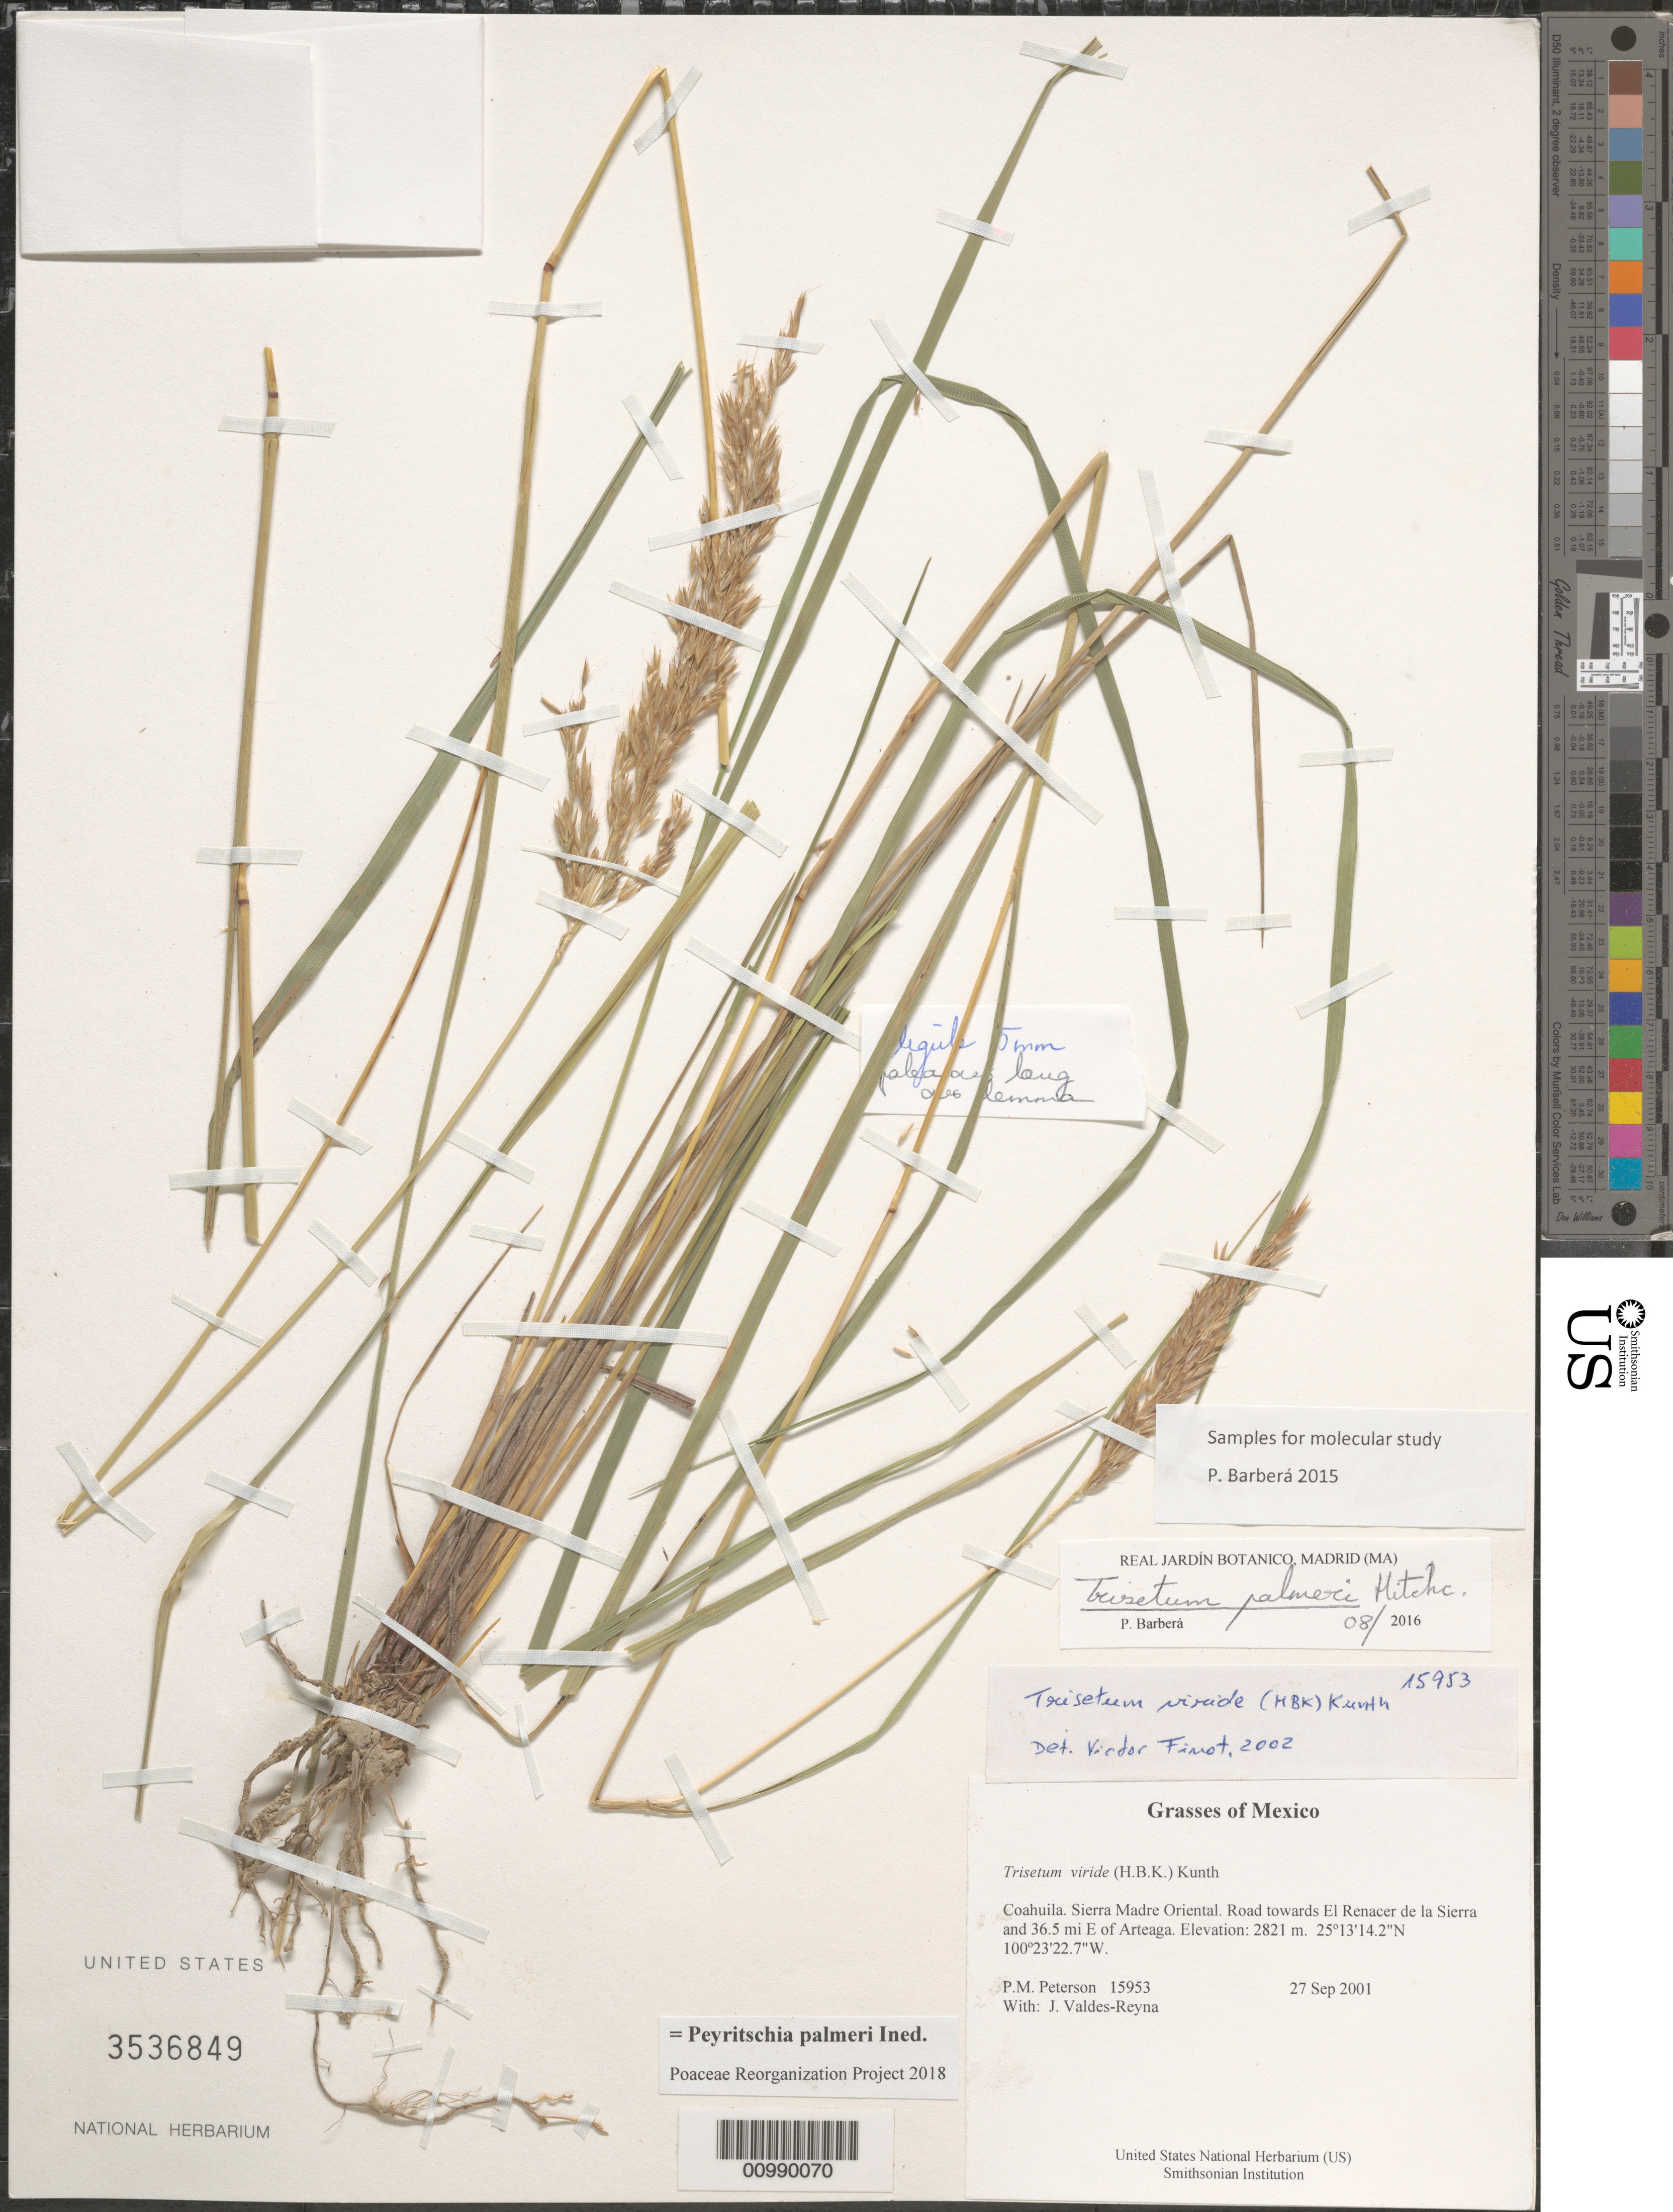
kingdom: Plantae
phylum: Tracheophyta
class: Liliopsida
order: Poales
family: Poaceae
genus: Peyritschia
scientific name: Peyritschia palmeri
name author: (Hitchc.) P.M. Peterson et al.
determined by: Poaceae Reorganization Project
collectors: P. M. Peterson & J. Valdés-Reyna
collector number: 15953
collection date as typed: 27 Sep 2001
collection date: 2001-09-27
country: Mexico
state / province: Coahuila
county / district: Sierra Madre Oriental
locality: Road towards El Renacer de la Sierra and 36.5 mi E of Arteaga.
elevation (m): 2821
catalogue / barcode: US 3536849